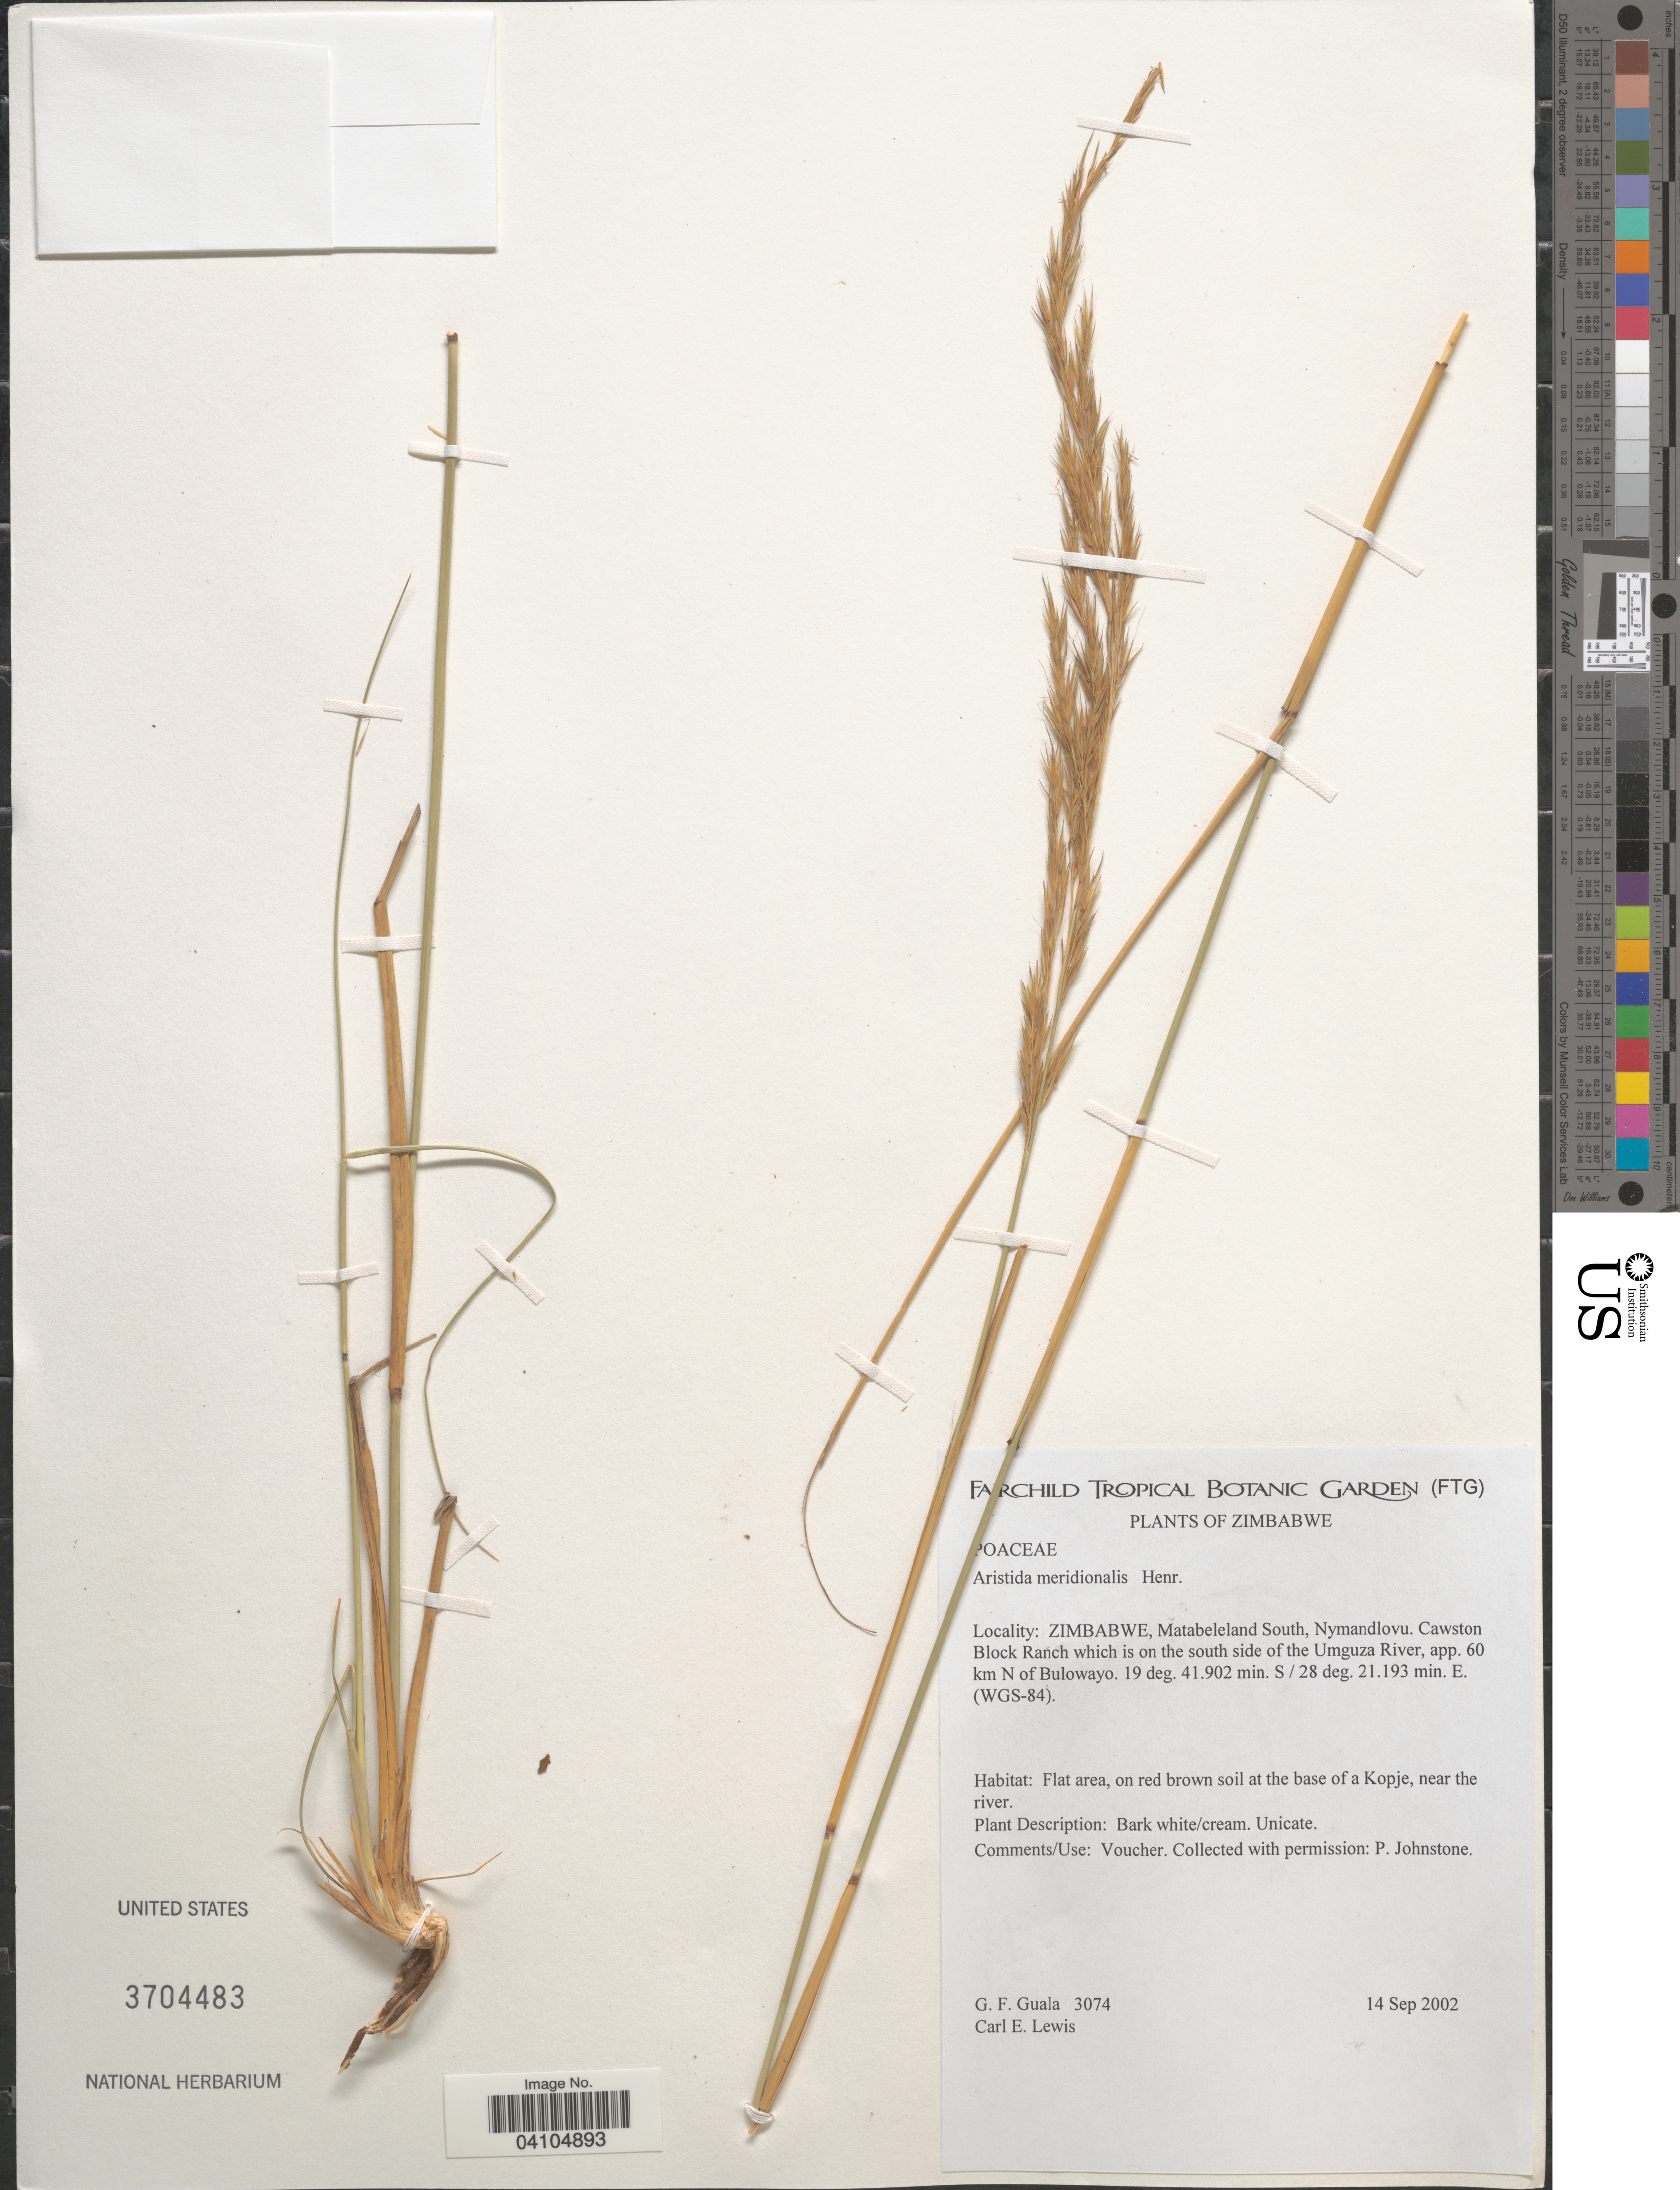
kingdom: Plantae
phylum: Tracheophyta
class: Liliopsida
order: Poales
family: Poaceae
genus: Aristida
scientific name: Aristida meridionalis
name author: Henr.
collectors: G. Guala & C. Lewis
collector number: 3074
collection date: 2002-09-14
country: Zimbabwe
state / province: Matabeleland South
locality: Nymandlovu. Cawston Block Ranch which is on the south side of the Umguza River, app. 60 km N of Bulowayo. Flat area, on red brown soil at the base of a Kopje, near the river. (WGS-84).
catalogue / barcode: US 3704483